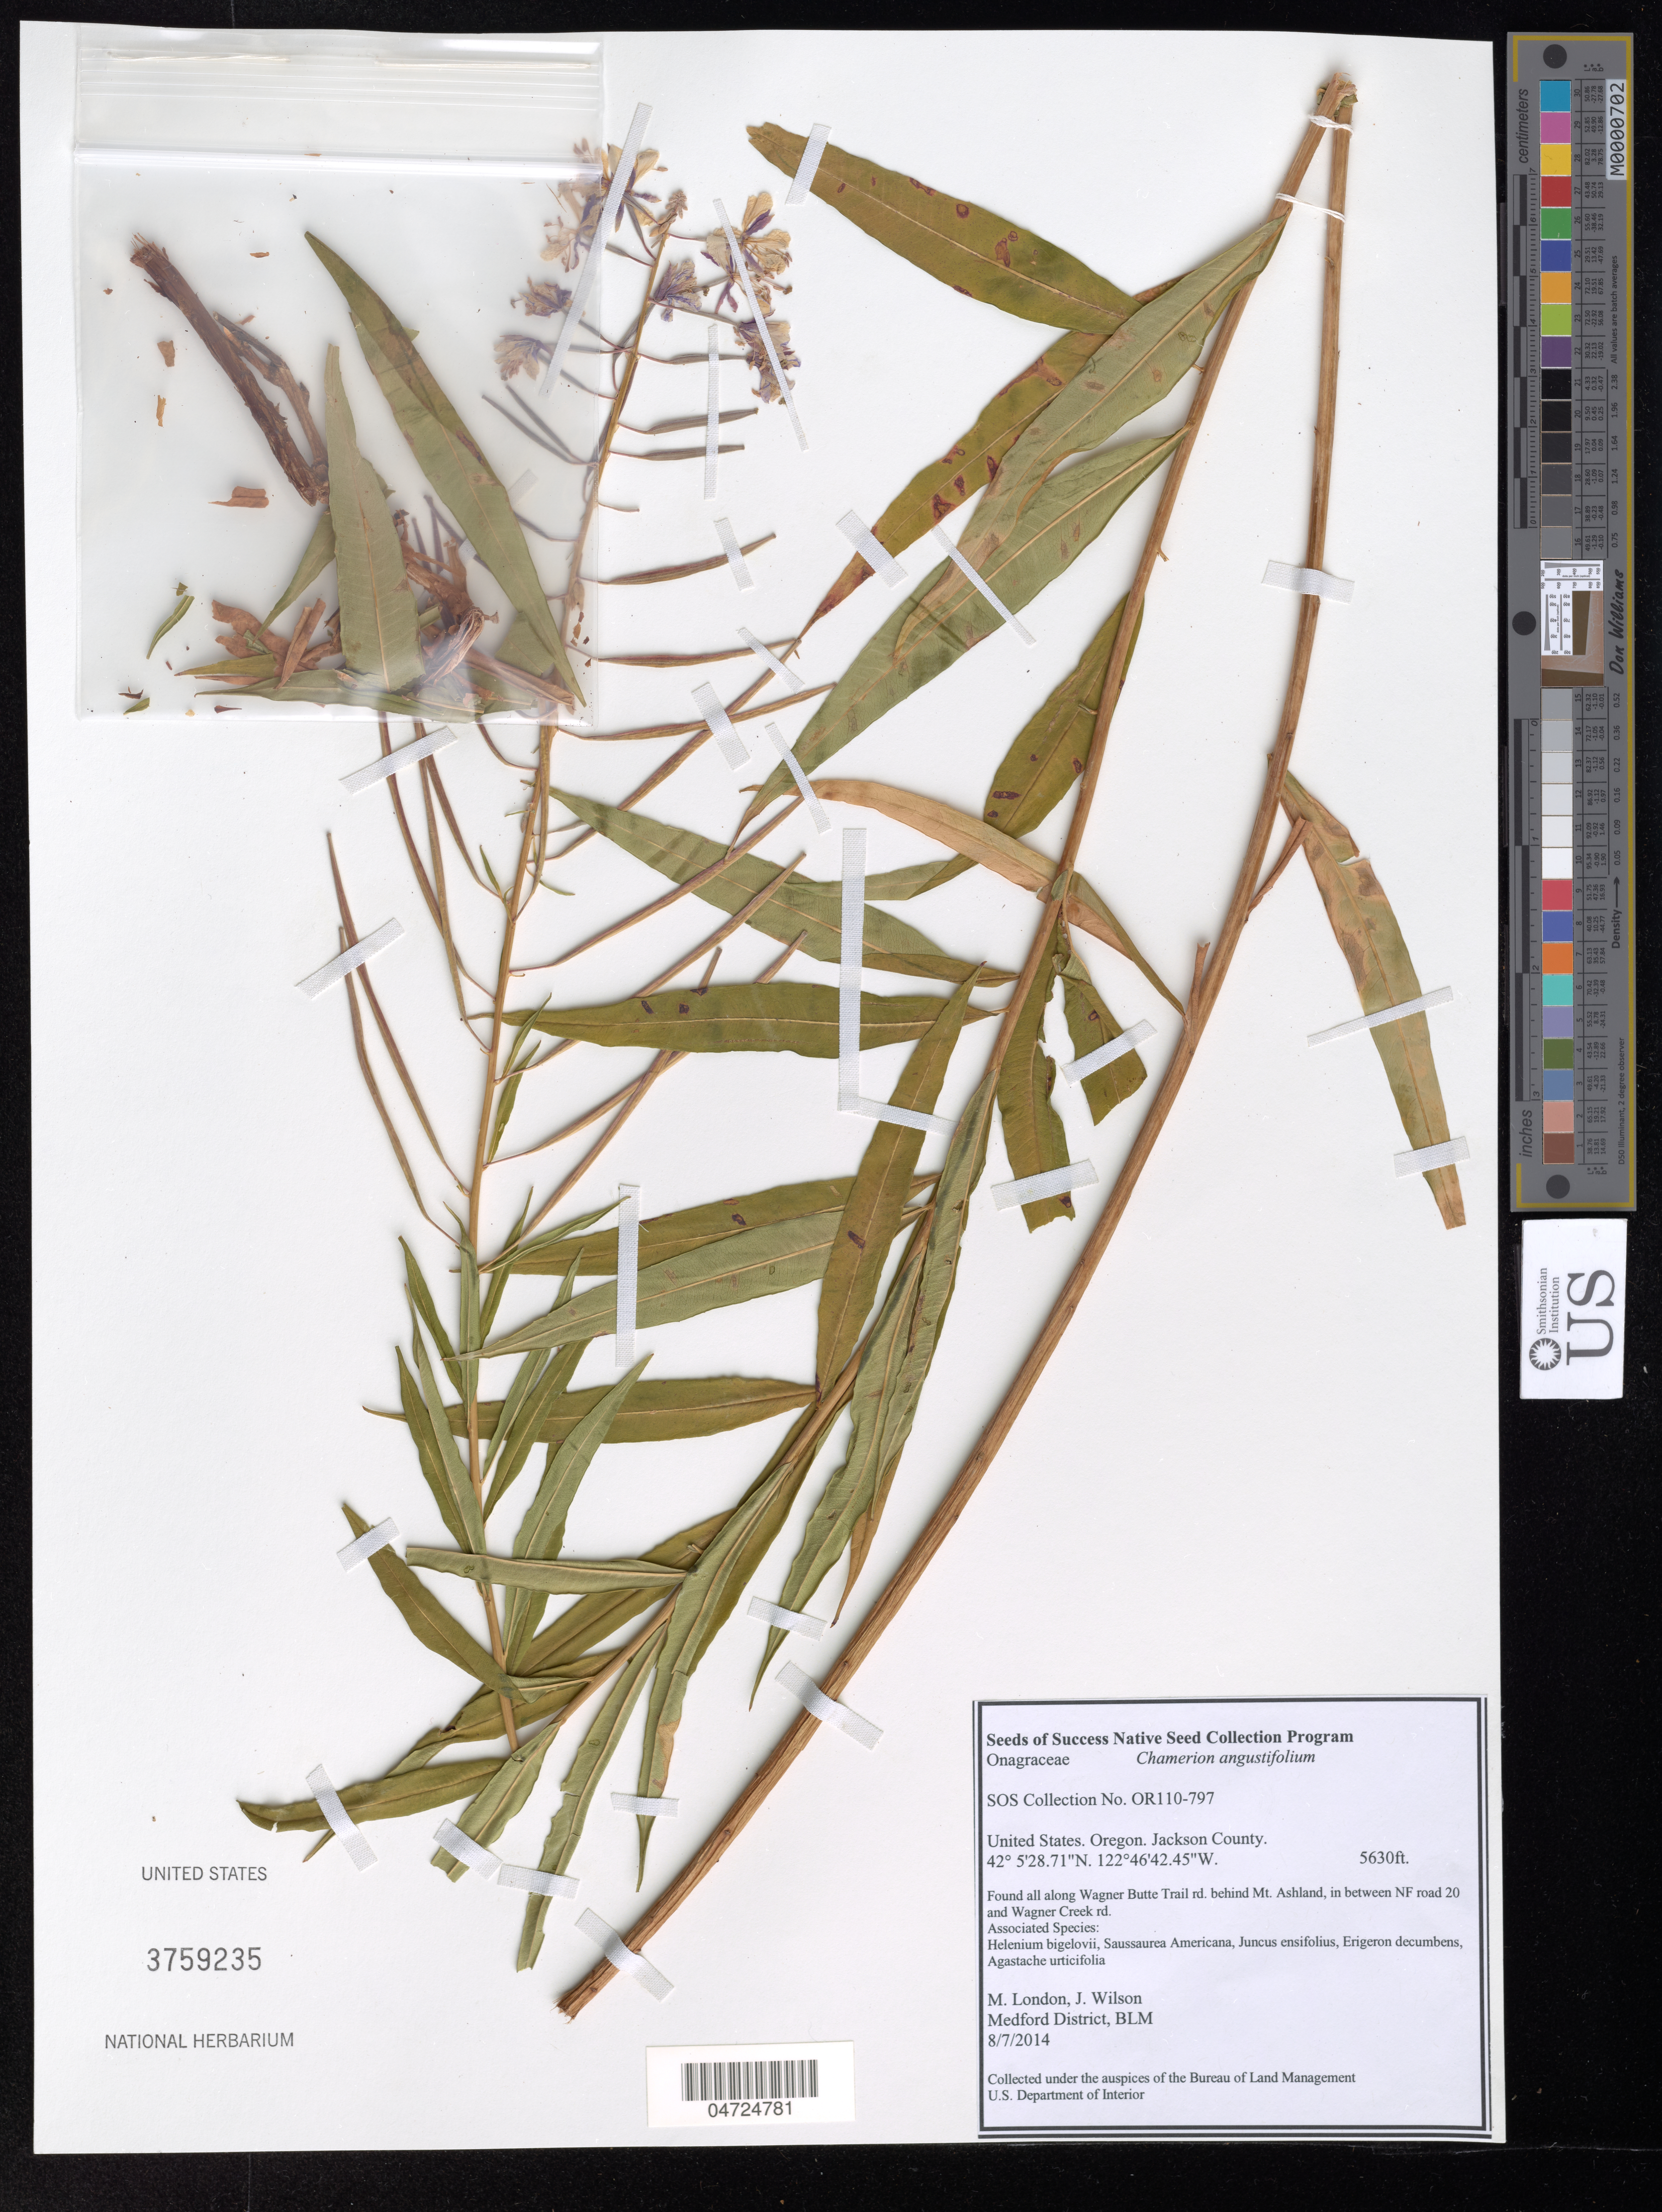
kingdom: Plantae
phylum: Tracheophyta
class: Magnoliopsida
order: Myrtales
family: Onagraceae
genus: Chamerion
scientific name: Chamerion angustifolium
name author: (L.) Holub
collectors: M. London & J. Wilson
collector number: OR110-797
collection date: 2014-08-07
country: United States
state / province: Oregon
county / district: Jackson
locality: Jackson County. Found all along Wagner Butte Trail rd. behind Mt. Ashland, in between NF road 20 and Wagner Creek rd.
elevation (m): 1716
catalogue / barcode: US 3759235